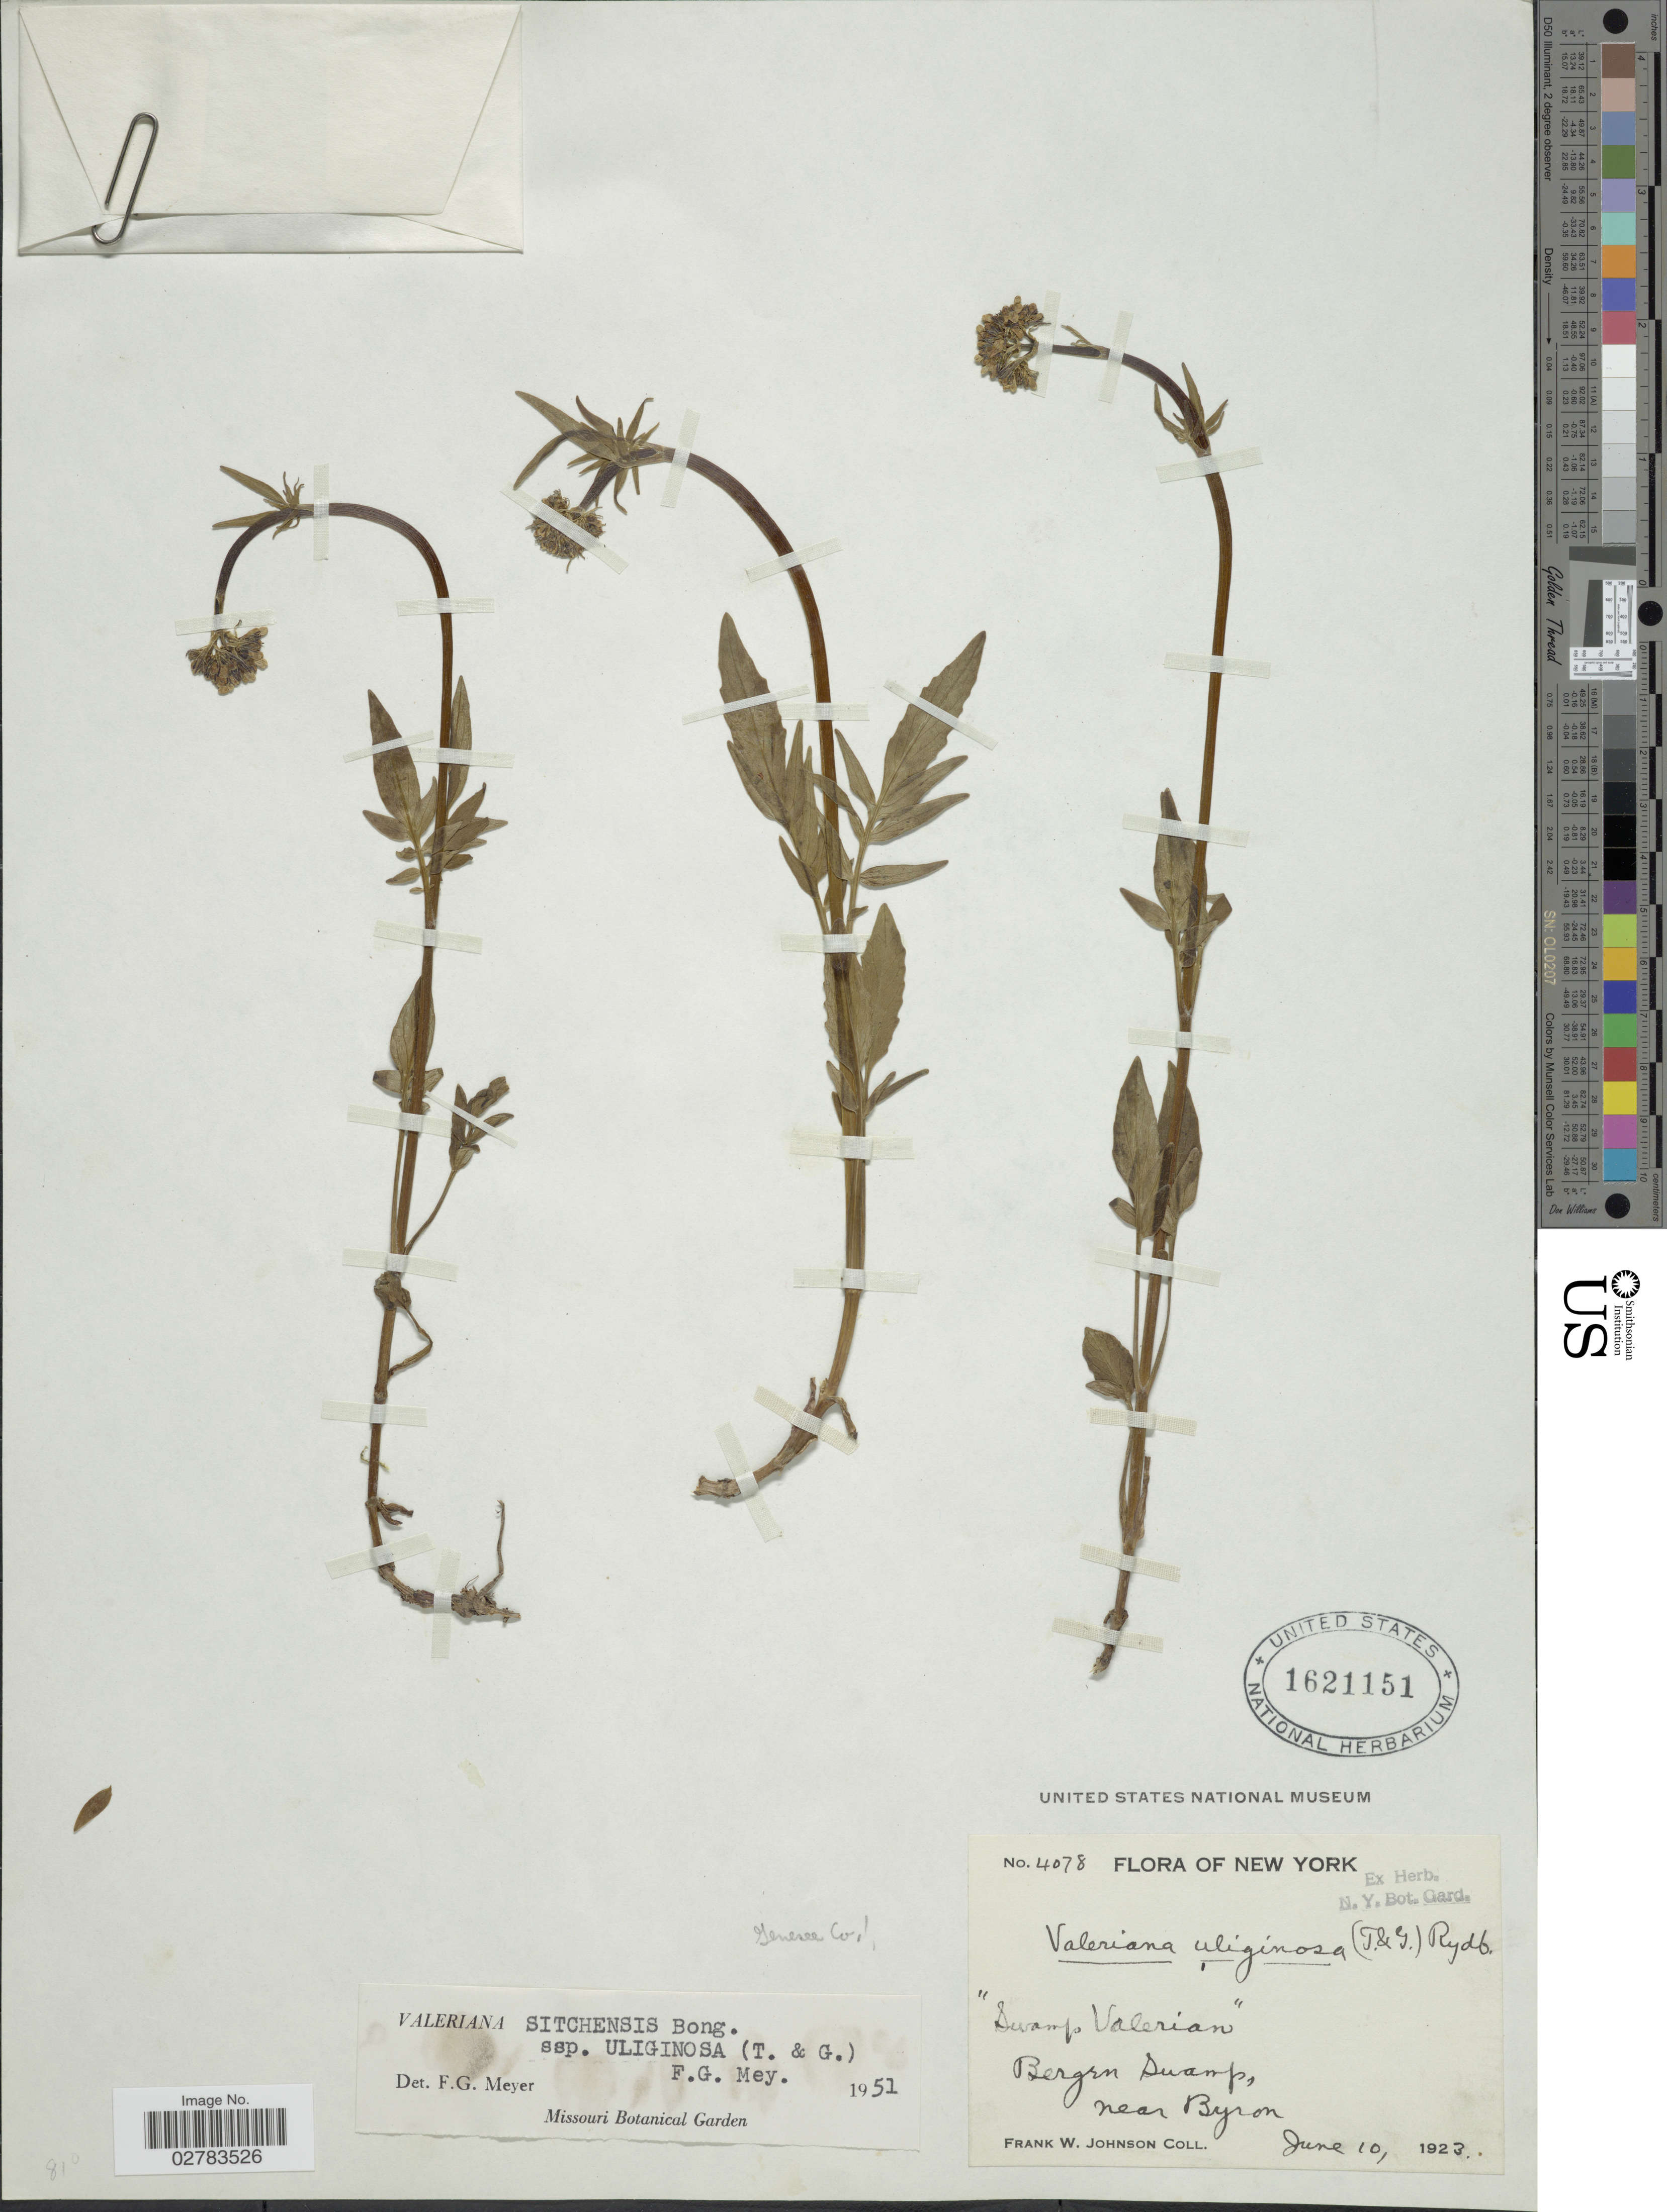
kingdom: Plantae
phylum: Tracheophyta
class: Magnoliopsida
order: Dipsacales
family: Caprifoliaceae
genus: Valeriana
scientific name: Valeriana sitchensis subsp. uliginosa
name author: (Torr. & A. Gray) F.G. Mey.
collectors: F. W. Johnson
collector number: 4078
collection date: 1923-06-10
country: United States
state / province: New York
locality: Bergen Swamp, Near Byron, Genesee Co.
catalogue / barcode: US 1621151